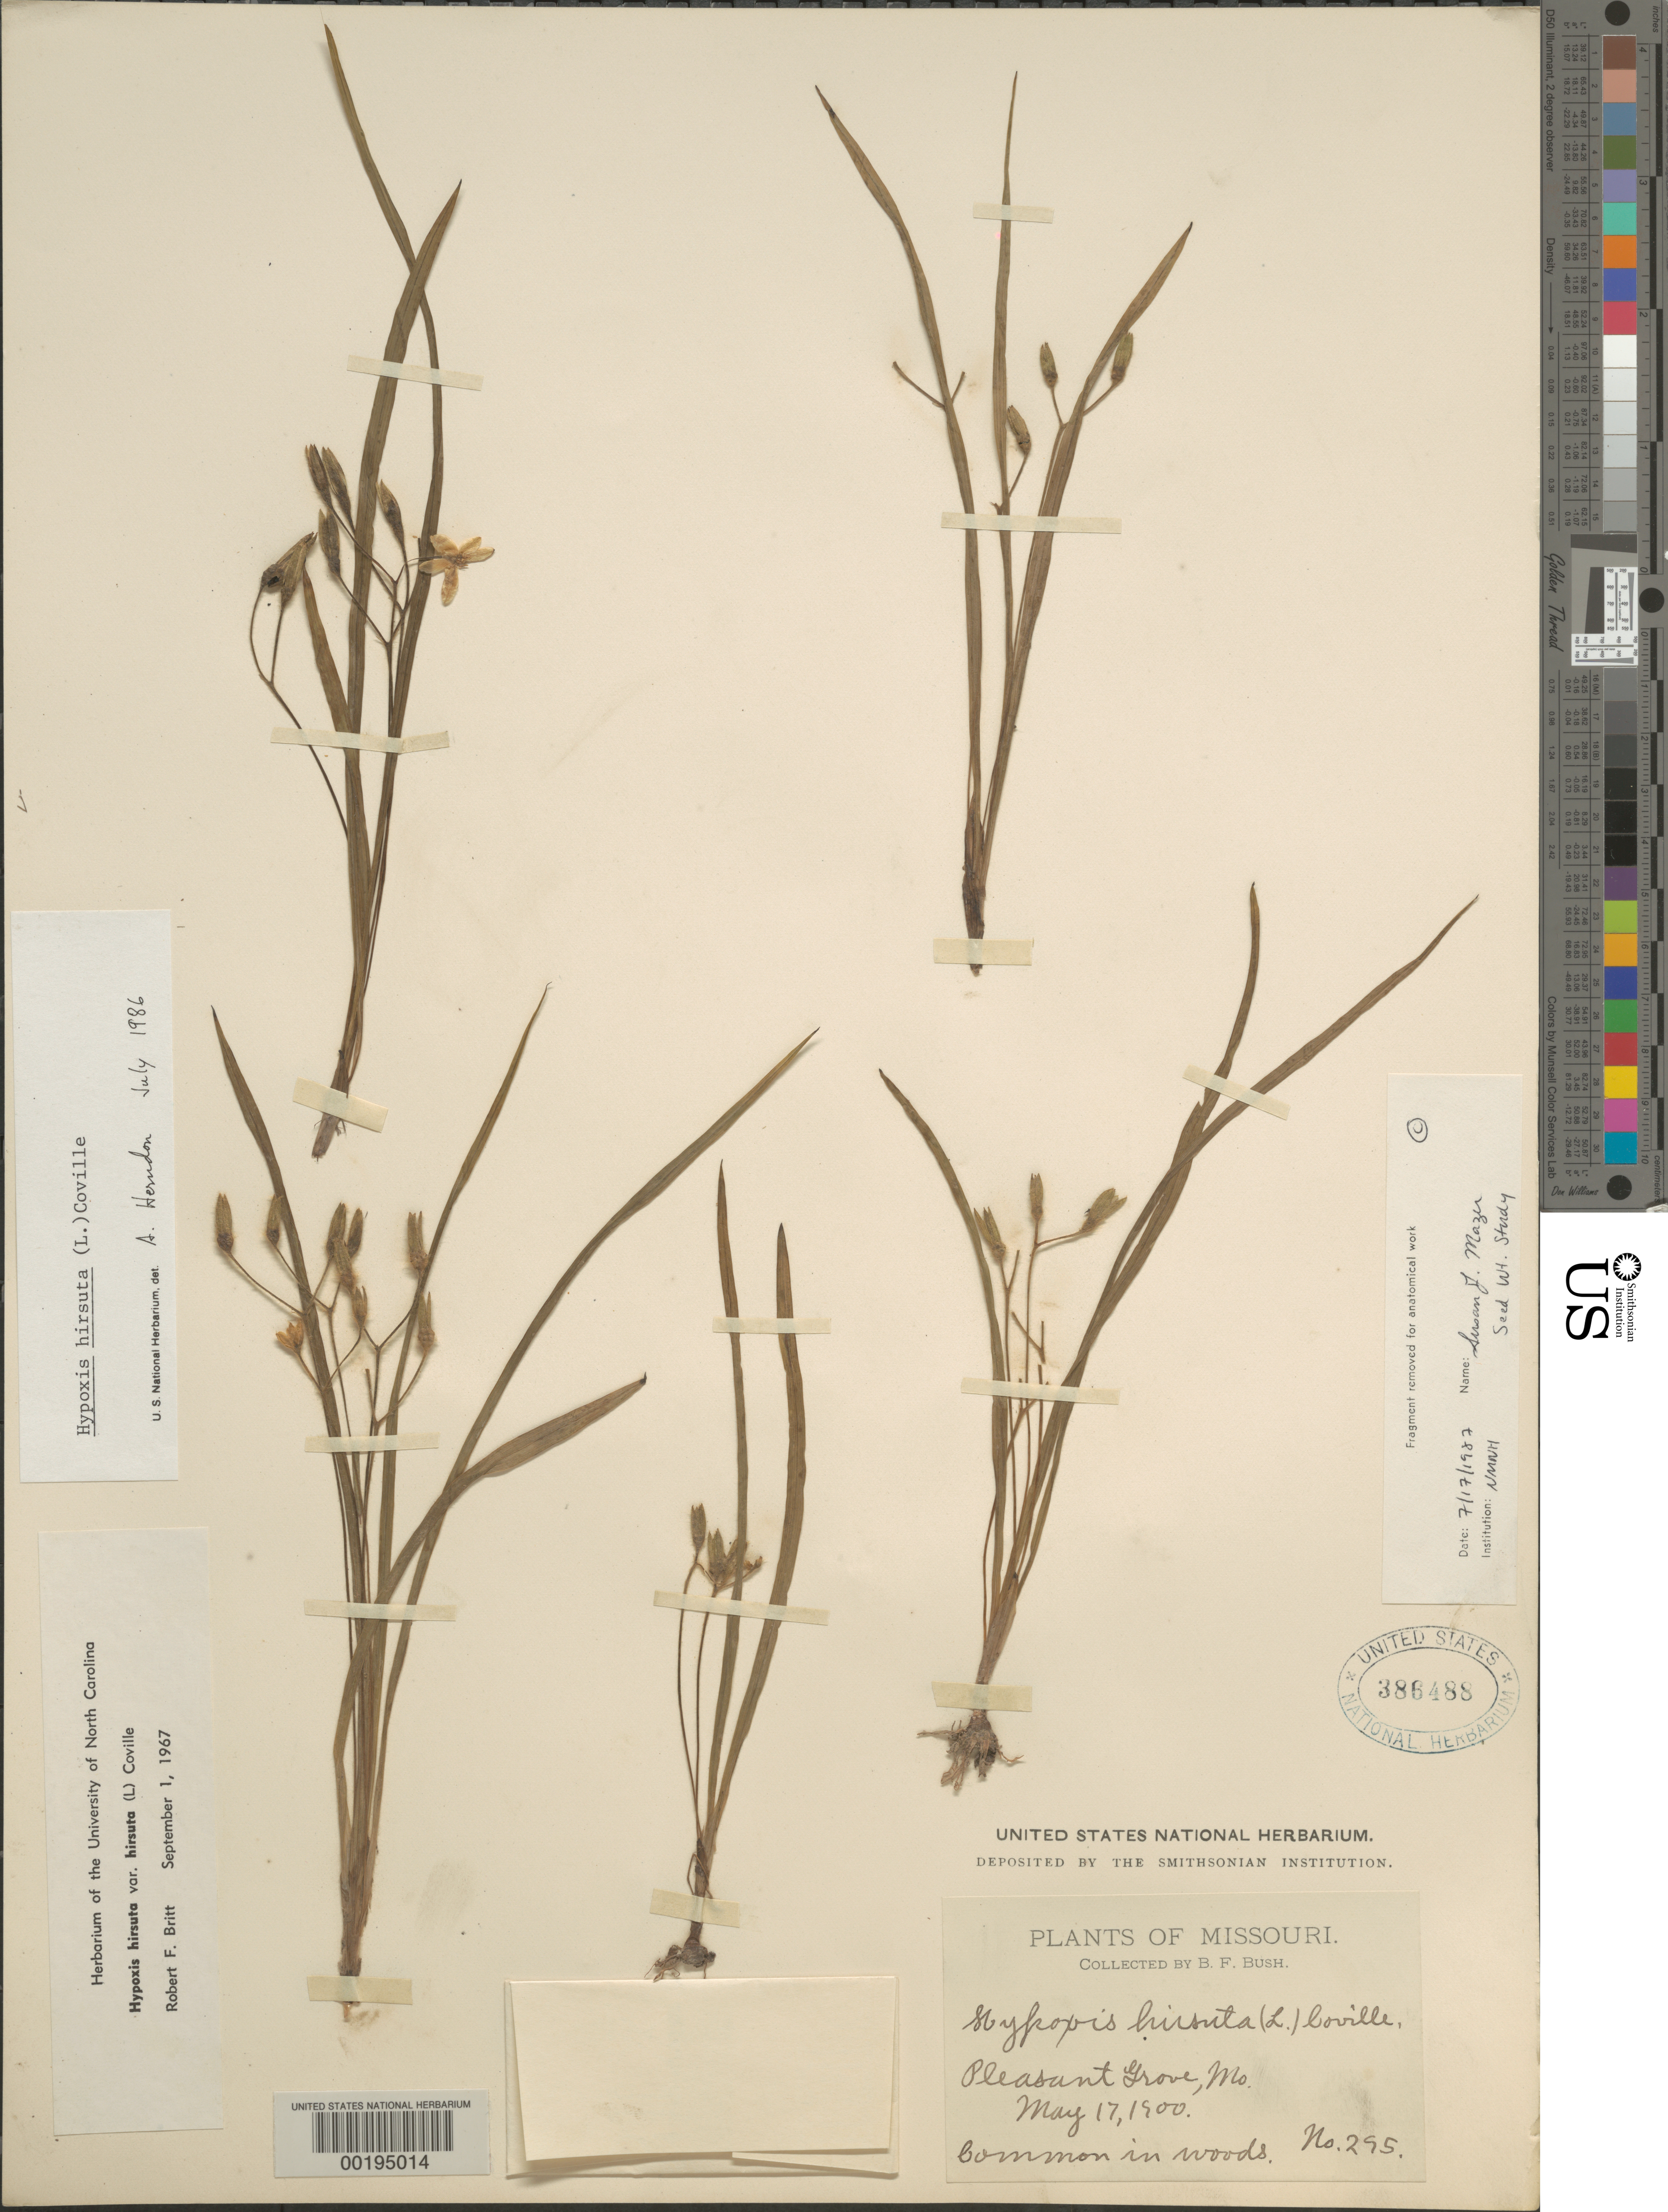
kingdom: Plantae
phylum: Tracheophyta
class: Liliopsida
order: Asparagales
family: Hypoxidaceae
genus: Hypoxis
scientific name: Hypoxis hirsuta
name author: (L.) Coville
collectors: B. F. Bush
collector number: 295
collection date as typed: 17 May 1900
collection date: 1900-05-17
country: United States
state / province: Missouri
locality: Pleasant grove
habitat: Woods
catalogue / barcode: US 386488